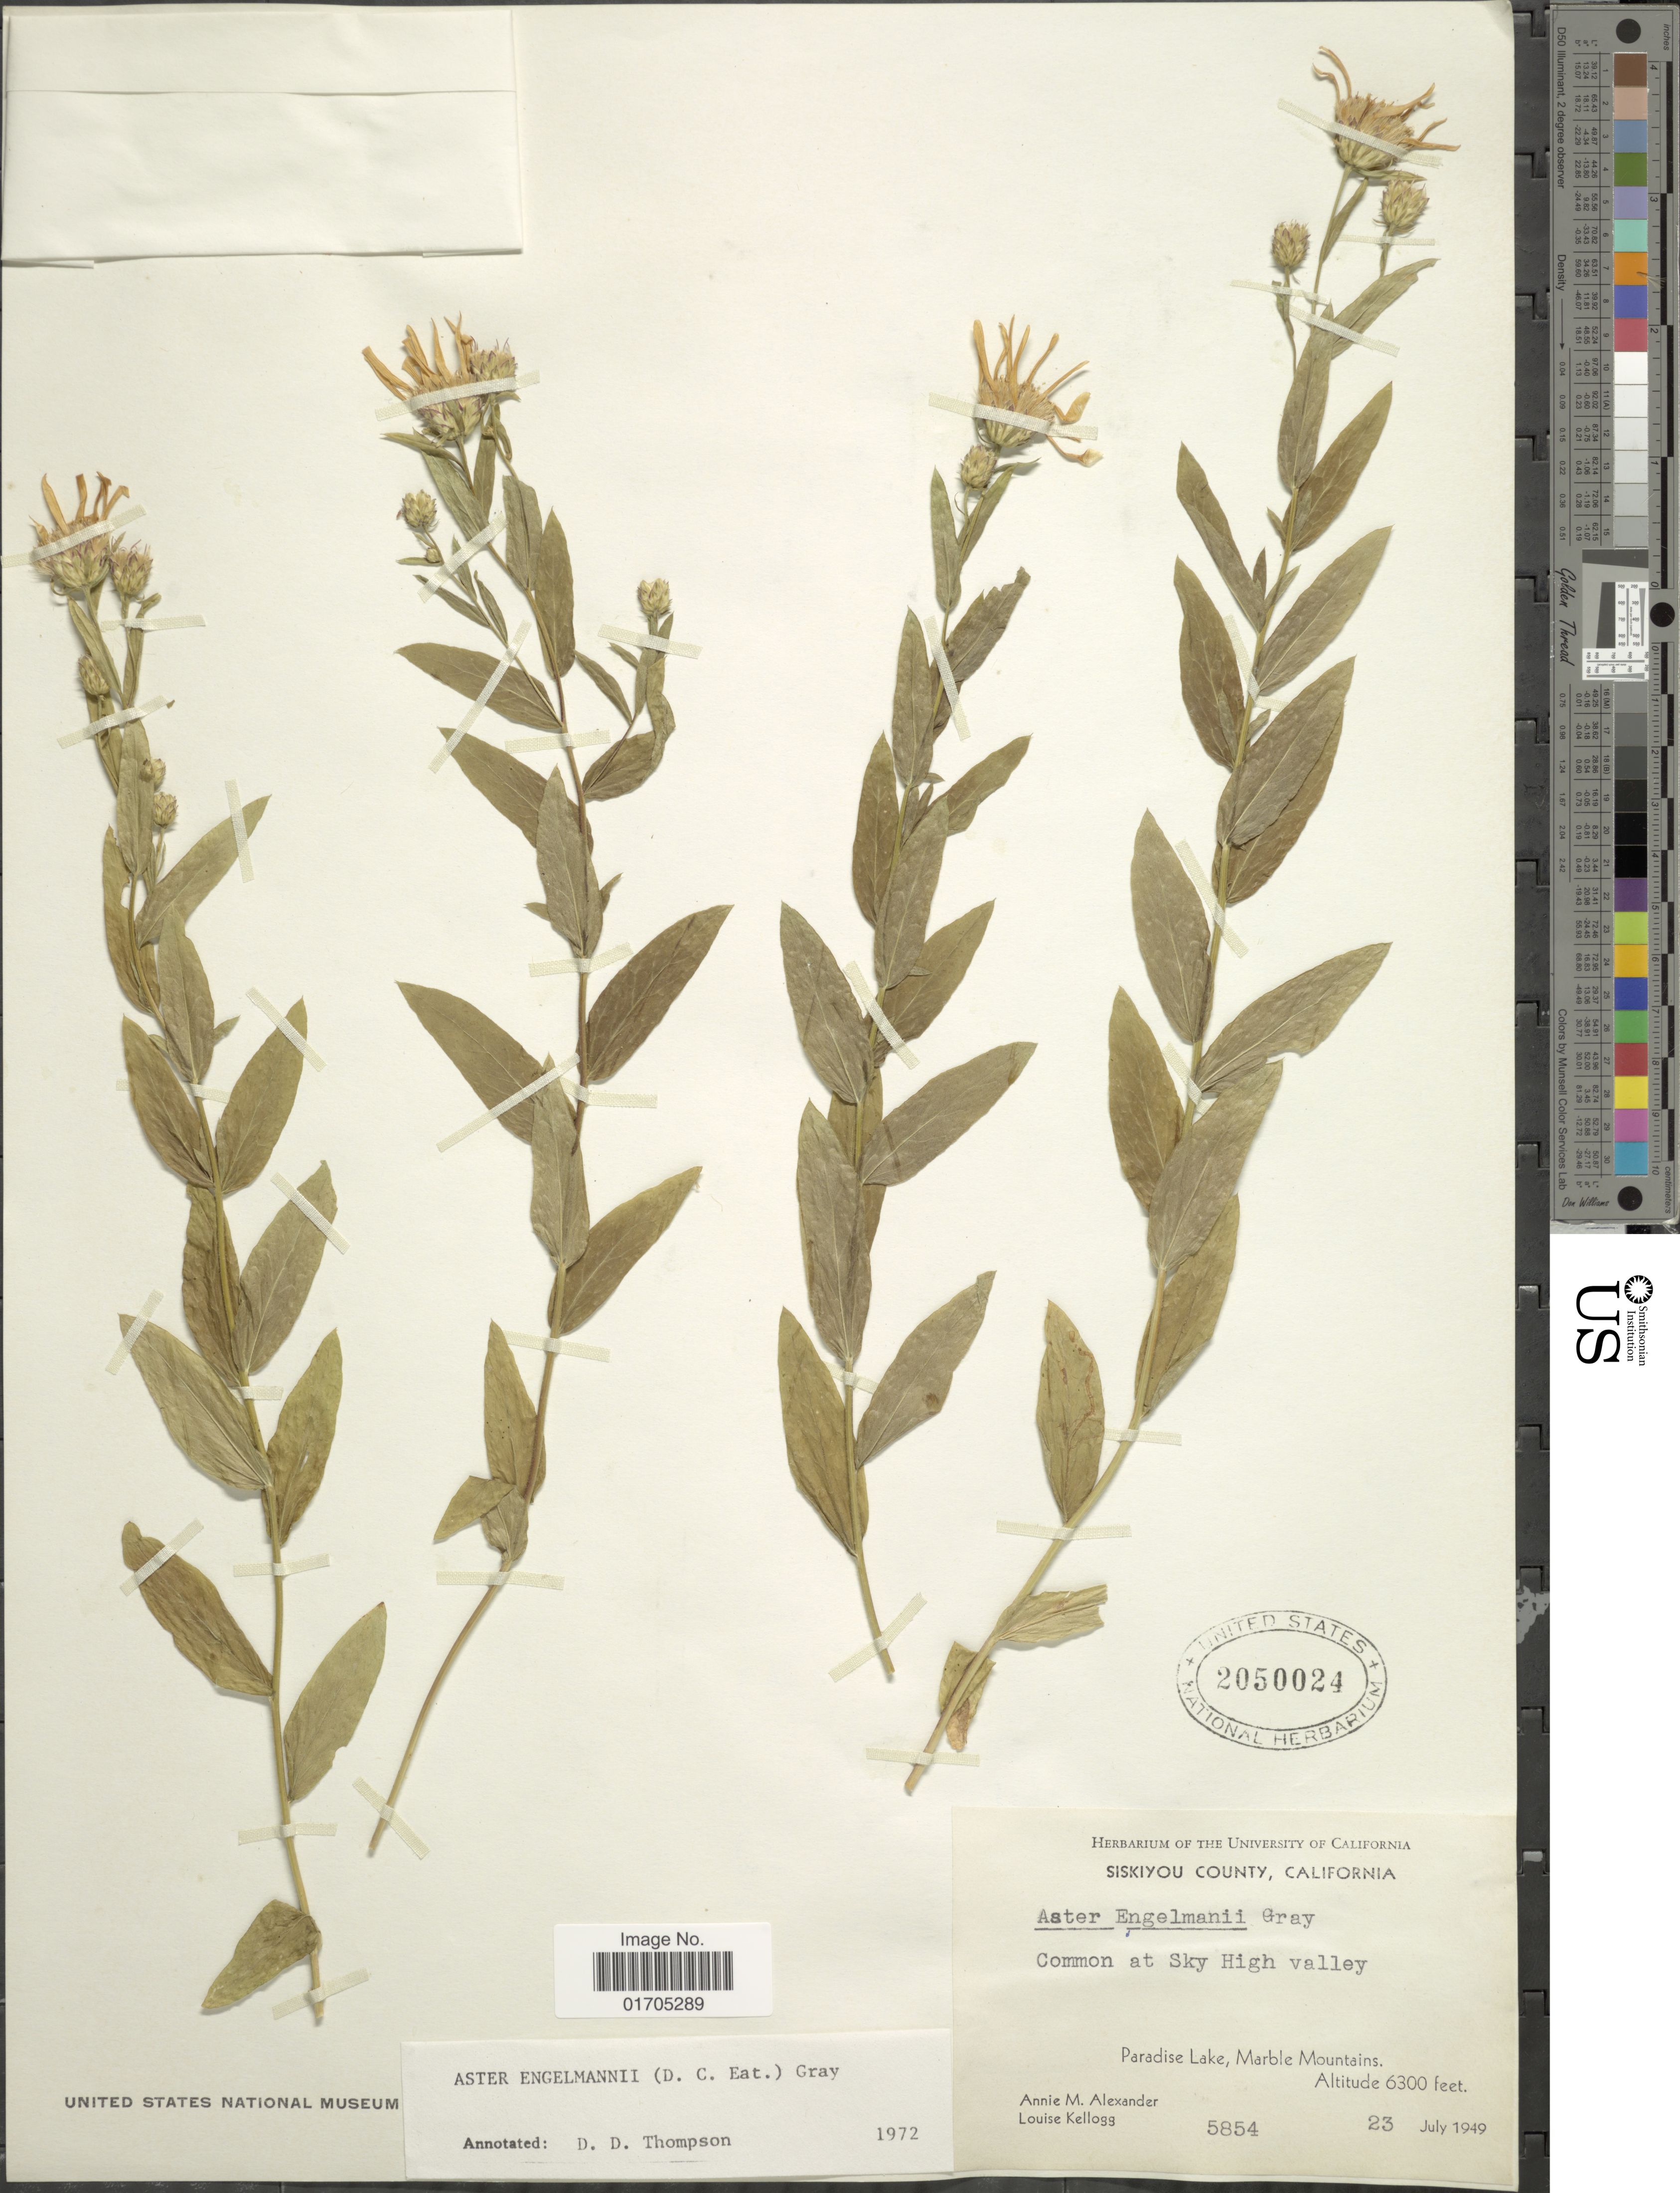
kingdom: Plantae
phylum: Tracheophyta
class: Magnoliopsida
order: Asterales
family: Asteraceae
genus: Eucephalus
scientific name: Eucephalus engelmannii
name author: (D.C. Eaton) Greene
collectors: A. M. Alexander & L. Kellogg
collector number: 5854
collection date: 1949-07-23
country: United States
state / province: California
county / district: Siskiyou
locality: Siskiyou County, Common at Sky High valley, Paradise Lake, Marble Mountains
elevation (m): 1920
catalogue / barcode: US 2050024